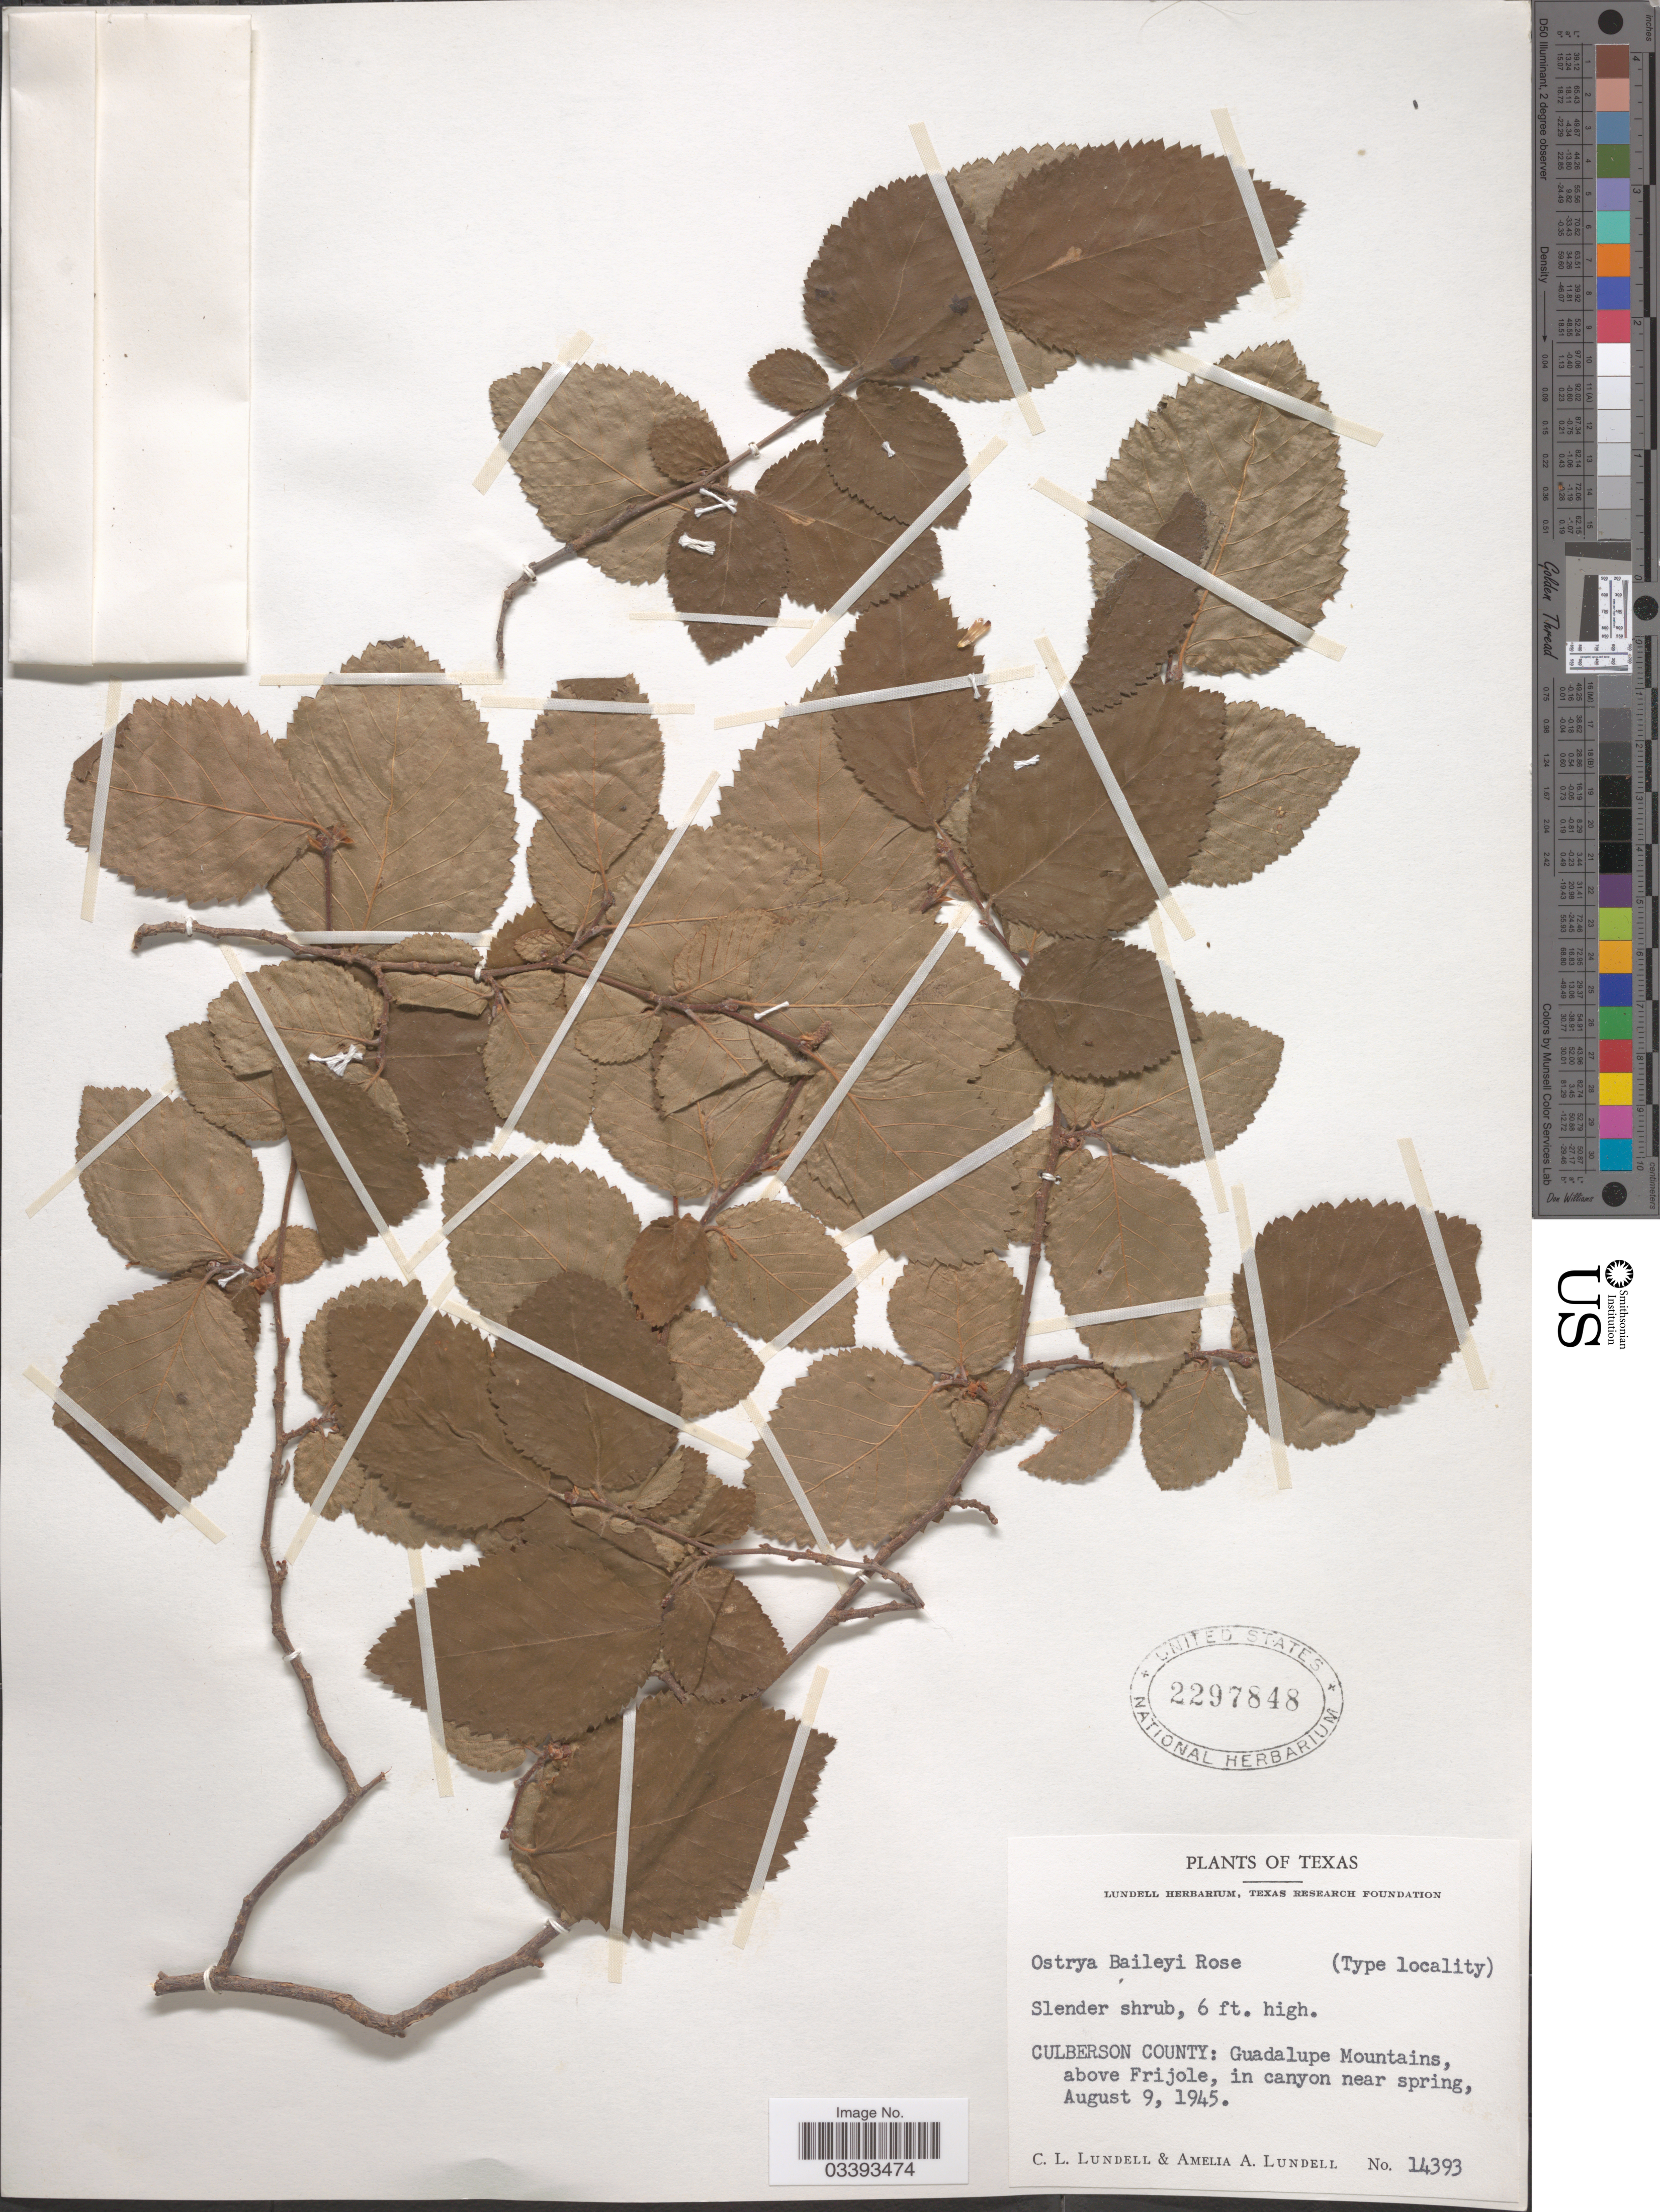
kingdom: Plantae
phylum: Tracheophyta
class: Magnoliopsida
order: Fagales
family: Betulaceae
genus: Ostrya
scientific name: Ostrya knowltoni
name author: Coville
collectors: C. L. Lundell & A. A. Lundell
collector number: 14393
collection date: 1945-08-09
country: United States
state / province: Texas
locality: Culberson County: Guadalupe Mountains, above Frijole, on canyon near spring.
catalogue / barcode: US 2297848